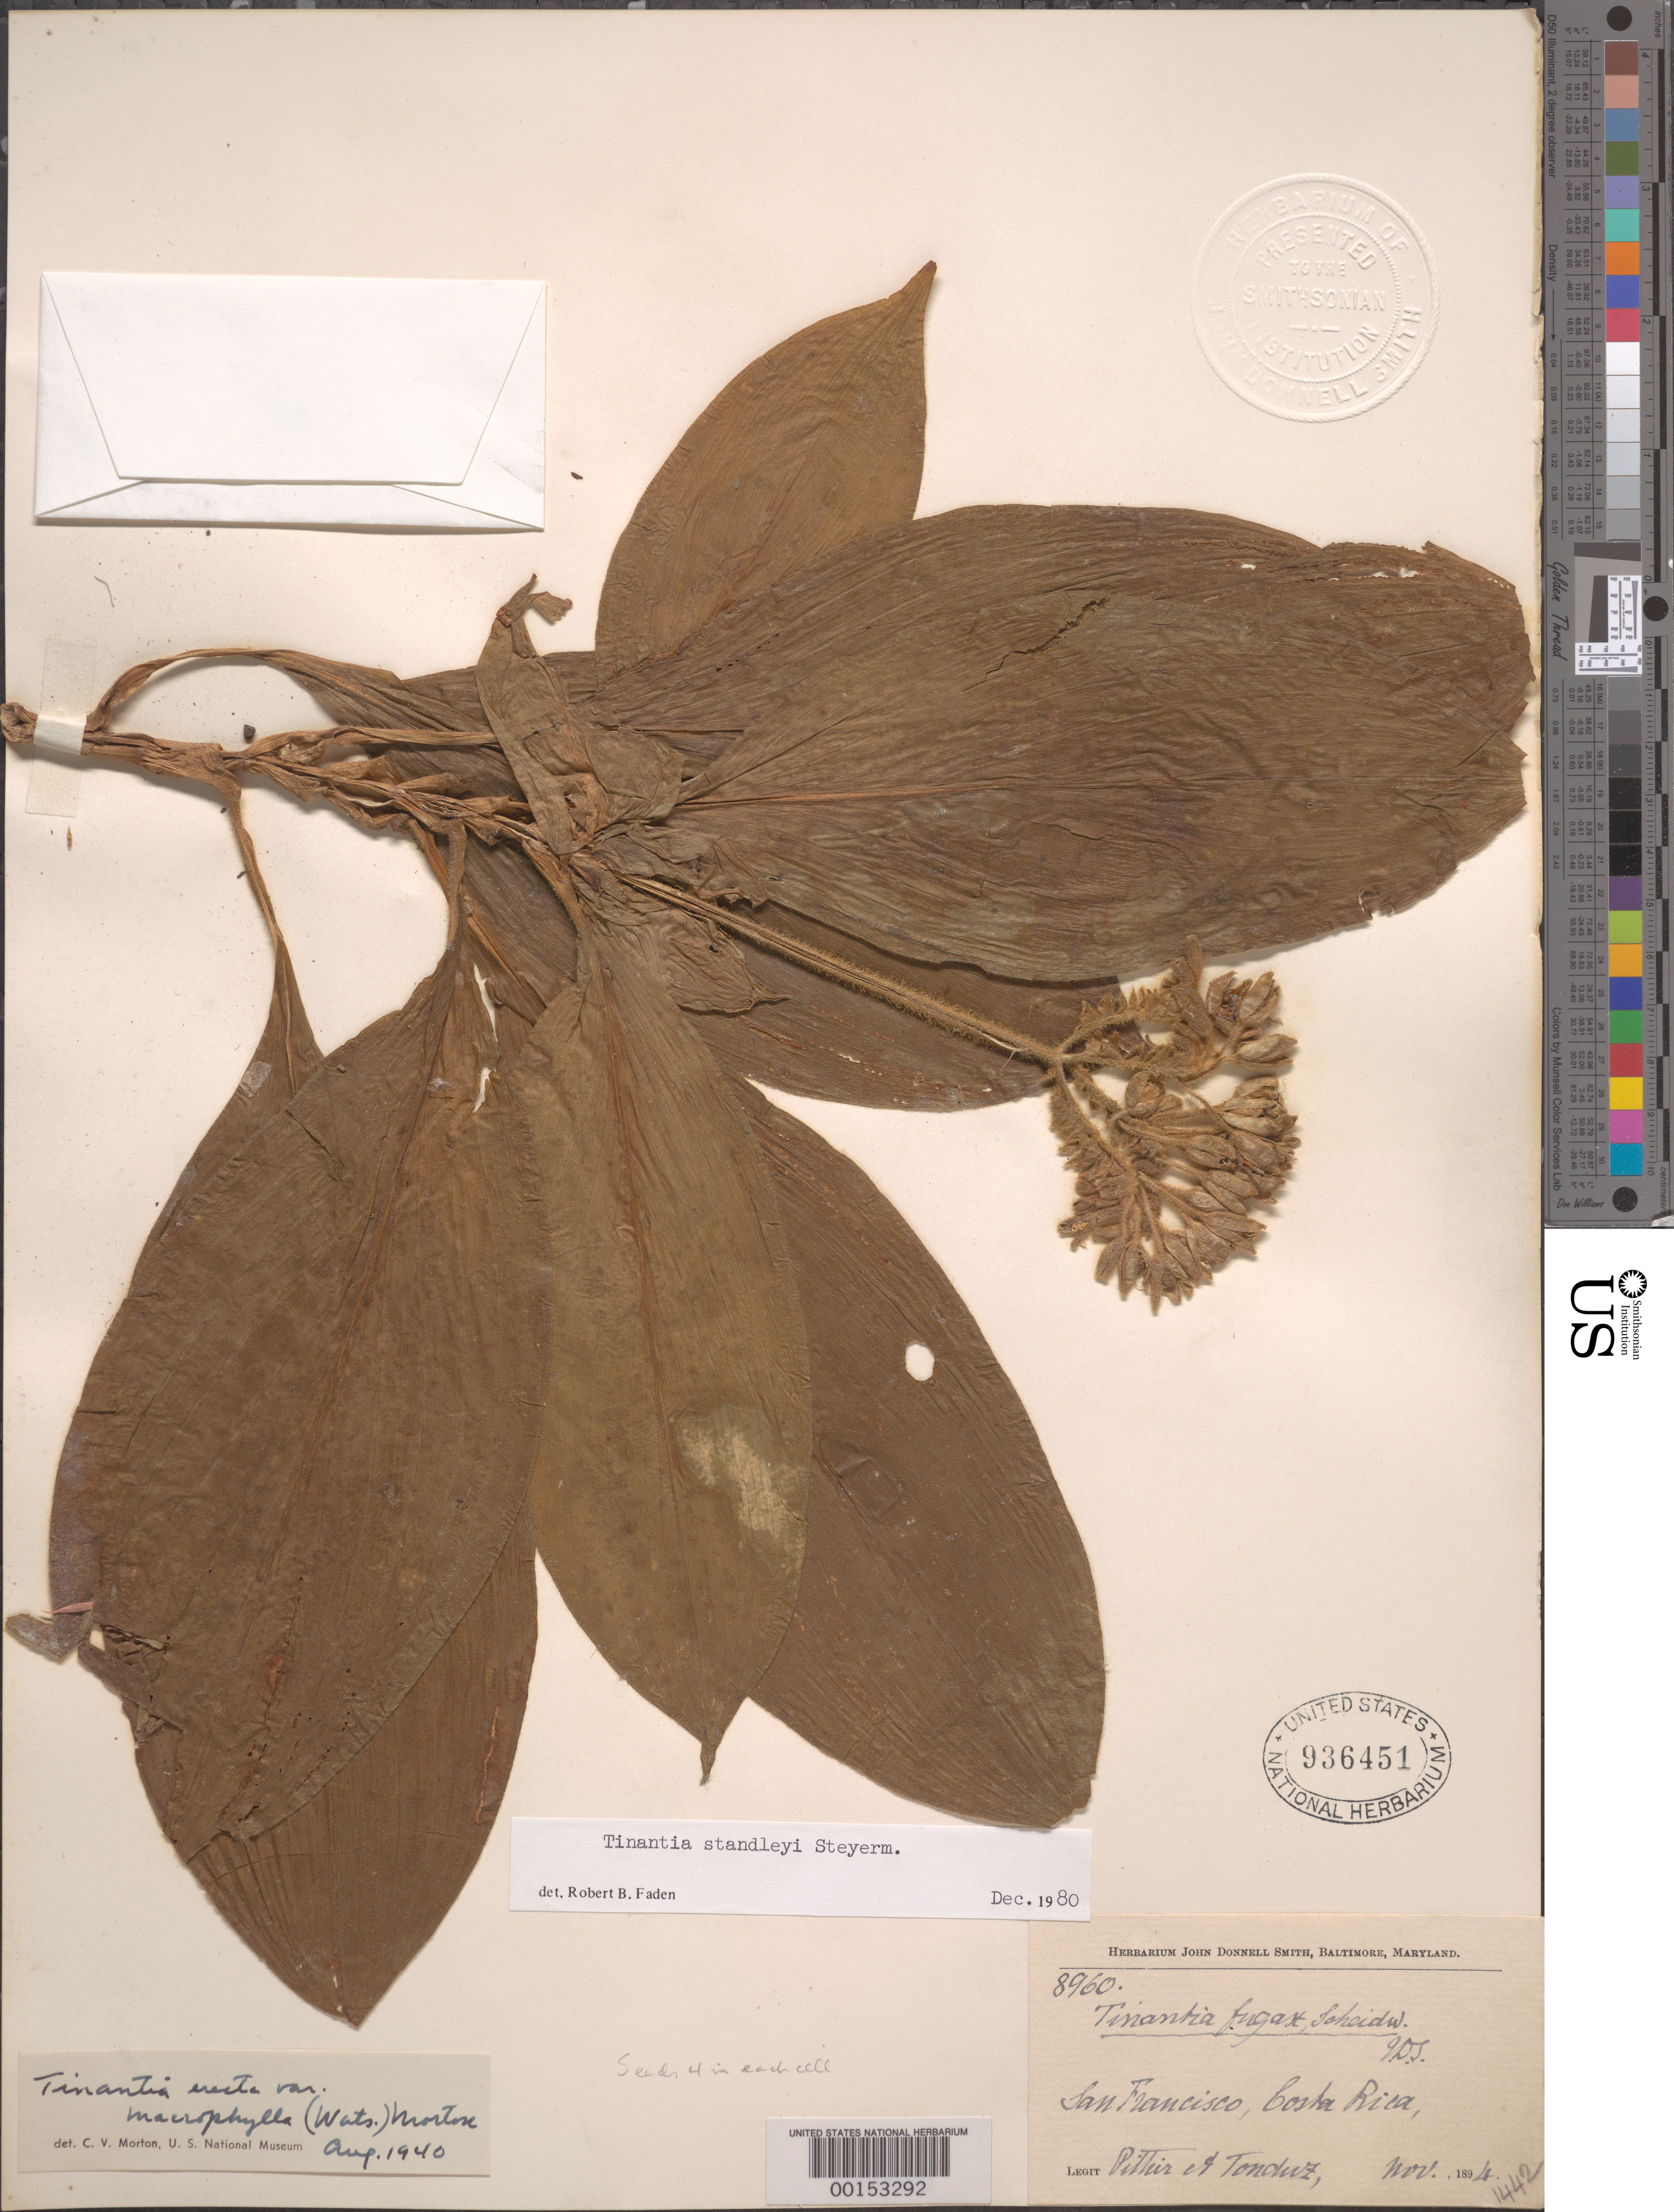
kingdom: Plantae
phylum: Tracheophyta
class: Liliopsida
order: Commelinales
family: Commelinaceae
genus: Tinantia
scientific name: Tinantia standleyi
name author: Steyerm.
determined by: Faden, Robert B., (US), Smithsonian Institution - National Museum of Natural History (UNITED STATES)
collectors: H. F. Pittier & A. Tonduz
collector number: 8960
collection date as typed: Nov 1894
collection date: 1894-11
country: Costa Rica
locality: San Francisco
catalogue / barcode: US 936451